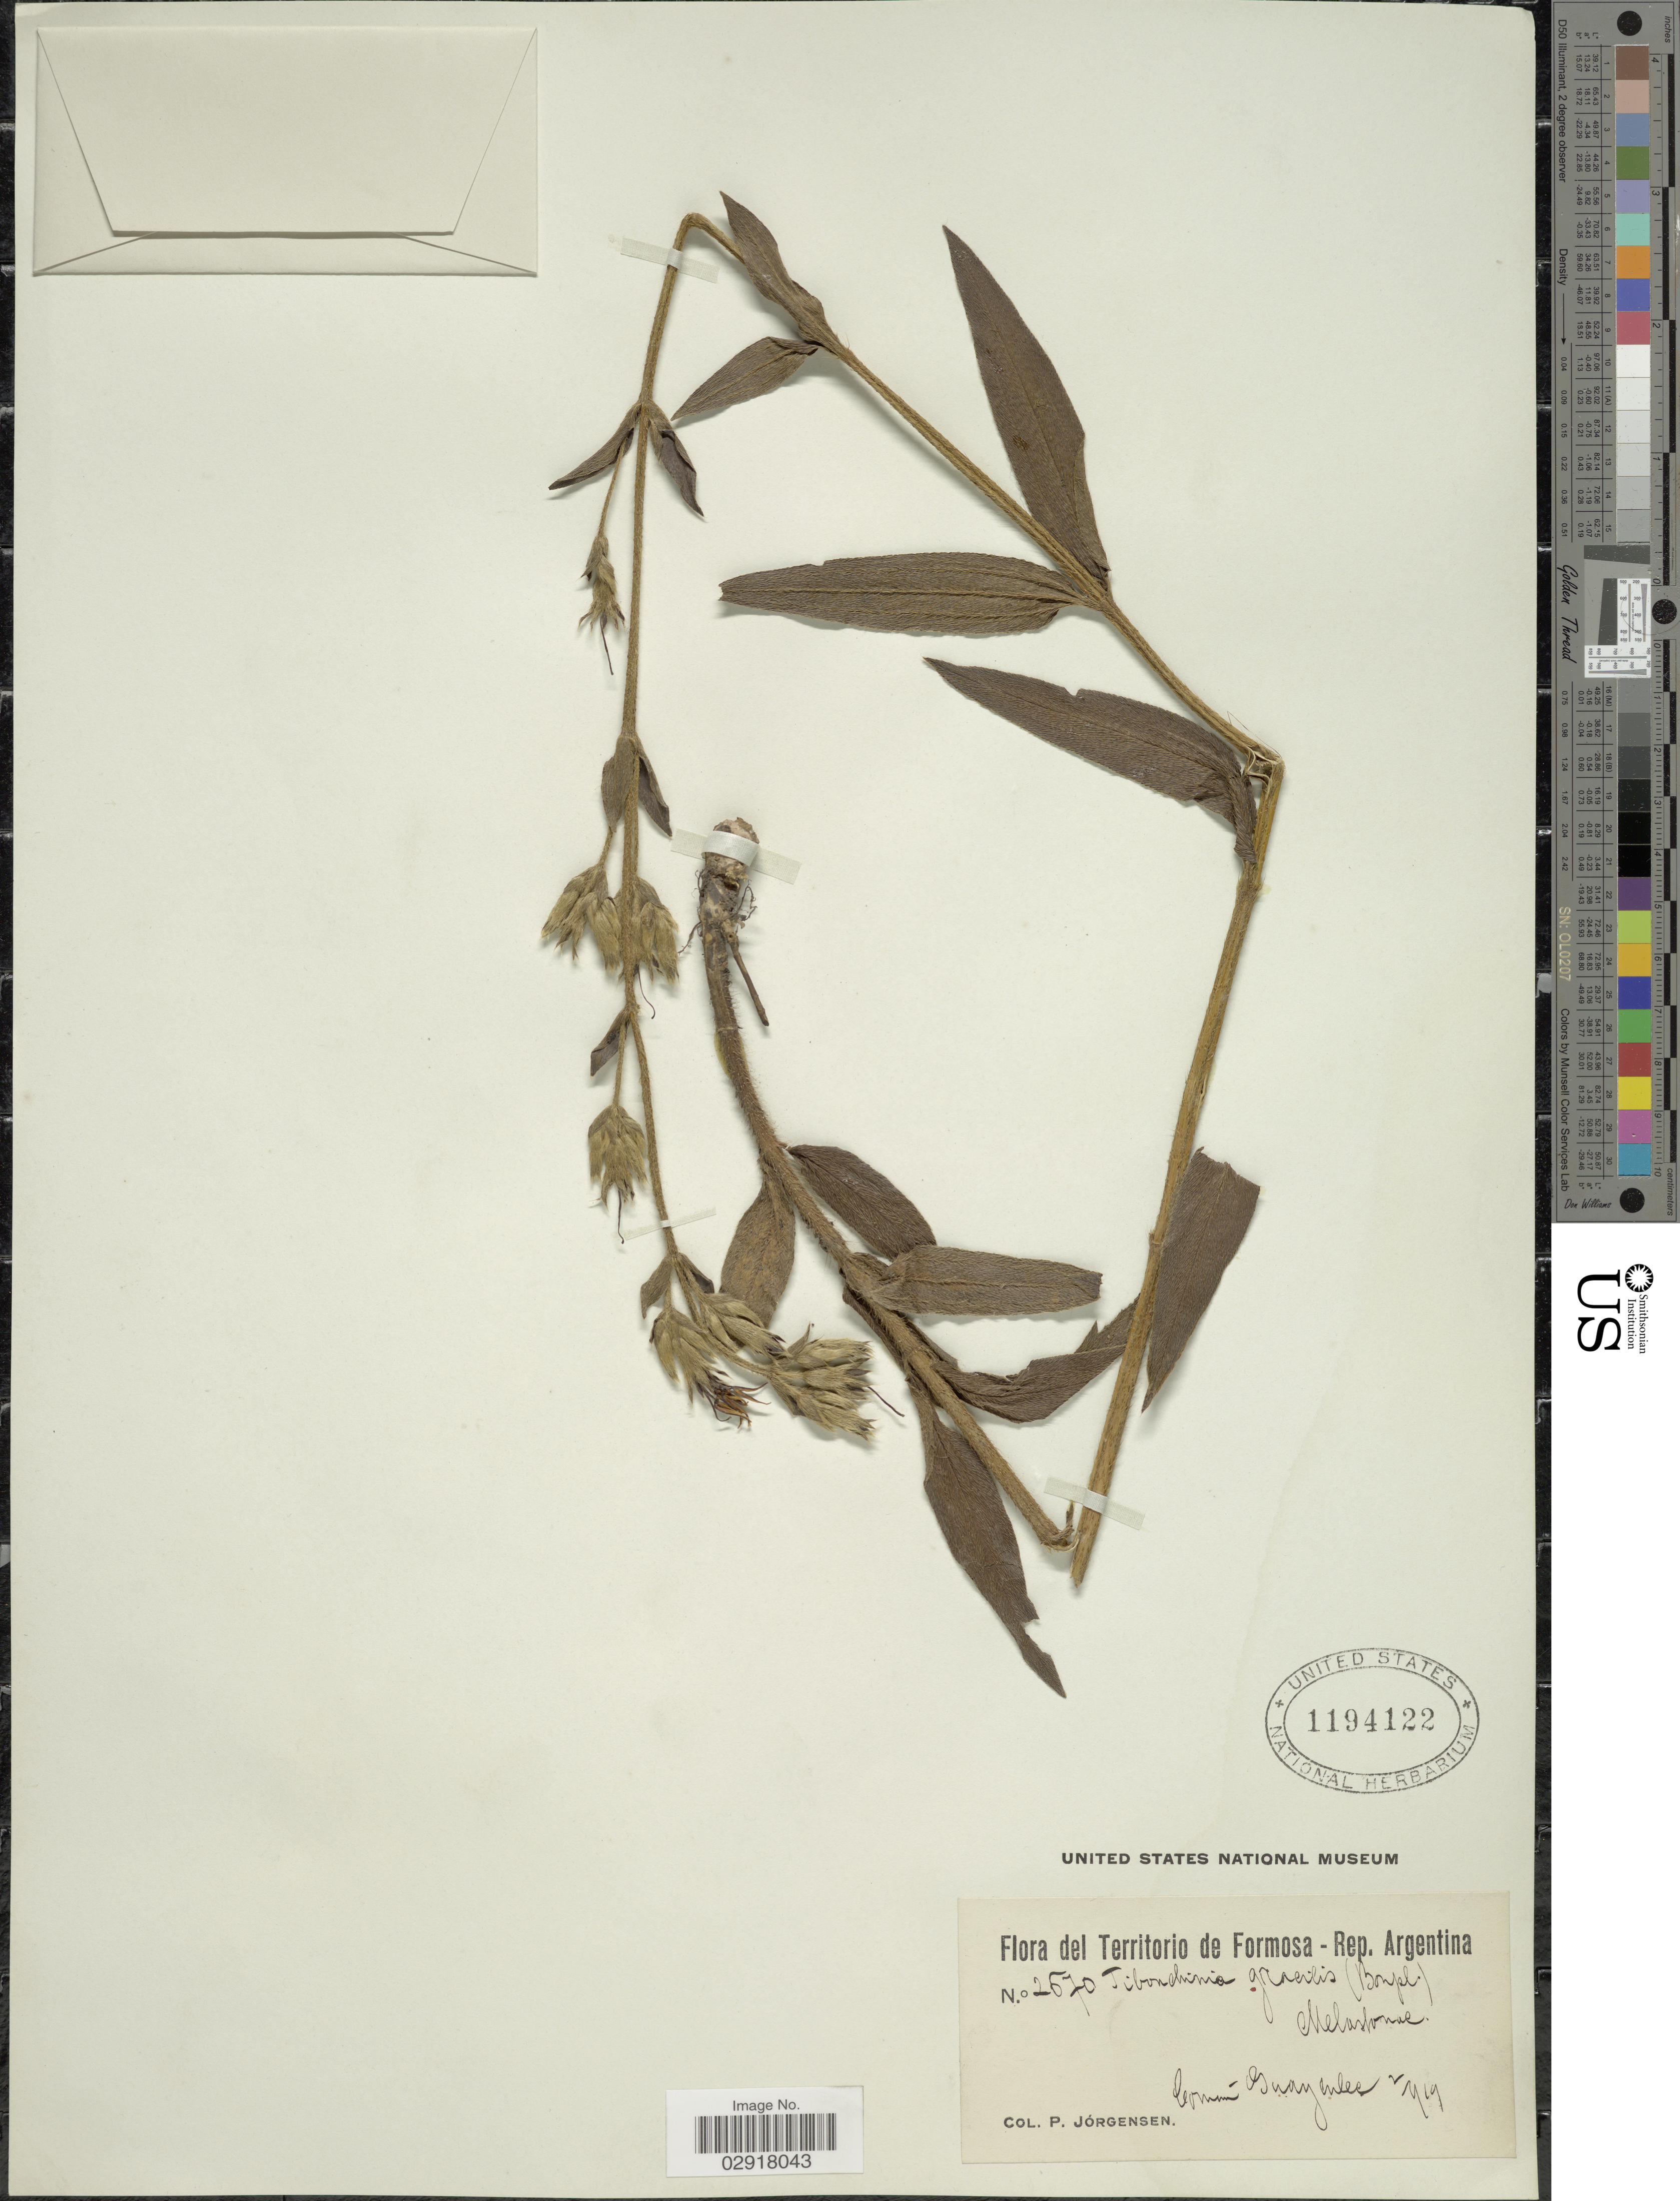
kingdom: Plantae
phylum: Tracheophyta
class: Magnoliopsida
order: Myrtales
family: Melastomataceae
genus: Chaetogastra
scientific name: Chaetogastra gracilis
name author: (Bonpl.) DC.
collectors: P. Jörgensen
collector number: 2670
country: Argentina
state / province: Formosa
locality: Territorio de Formoso- Rep. Argentina.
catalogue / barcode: US 1194122